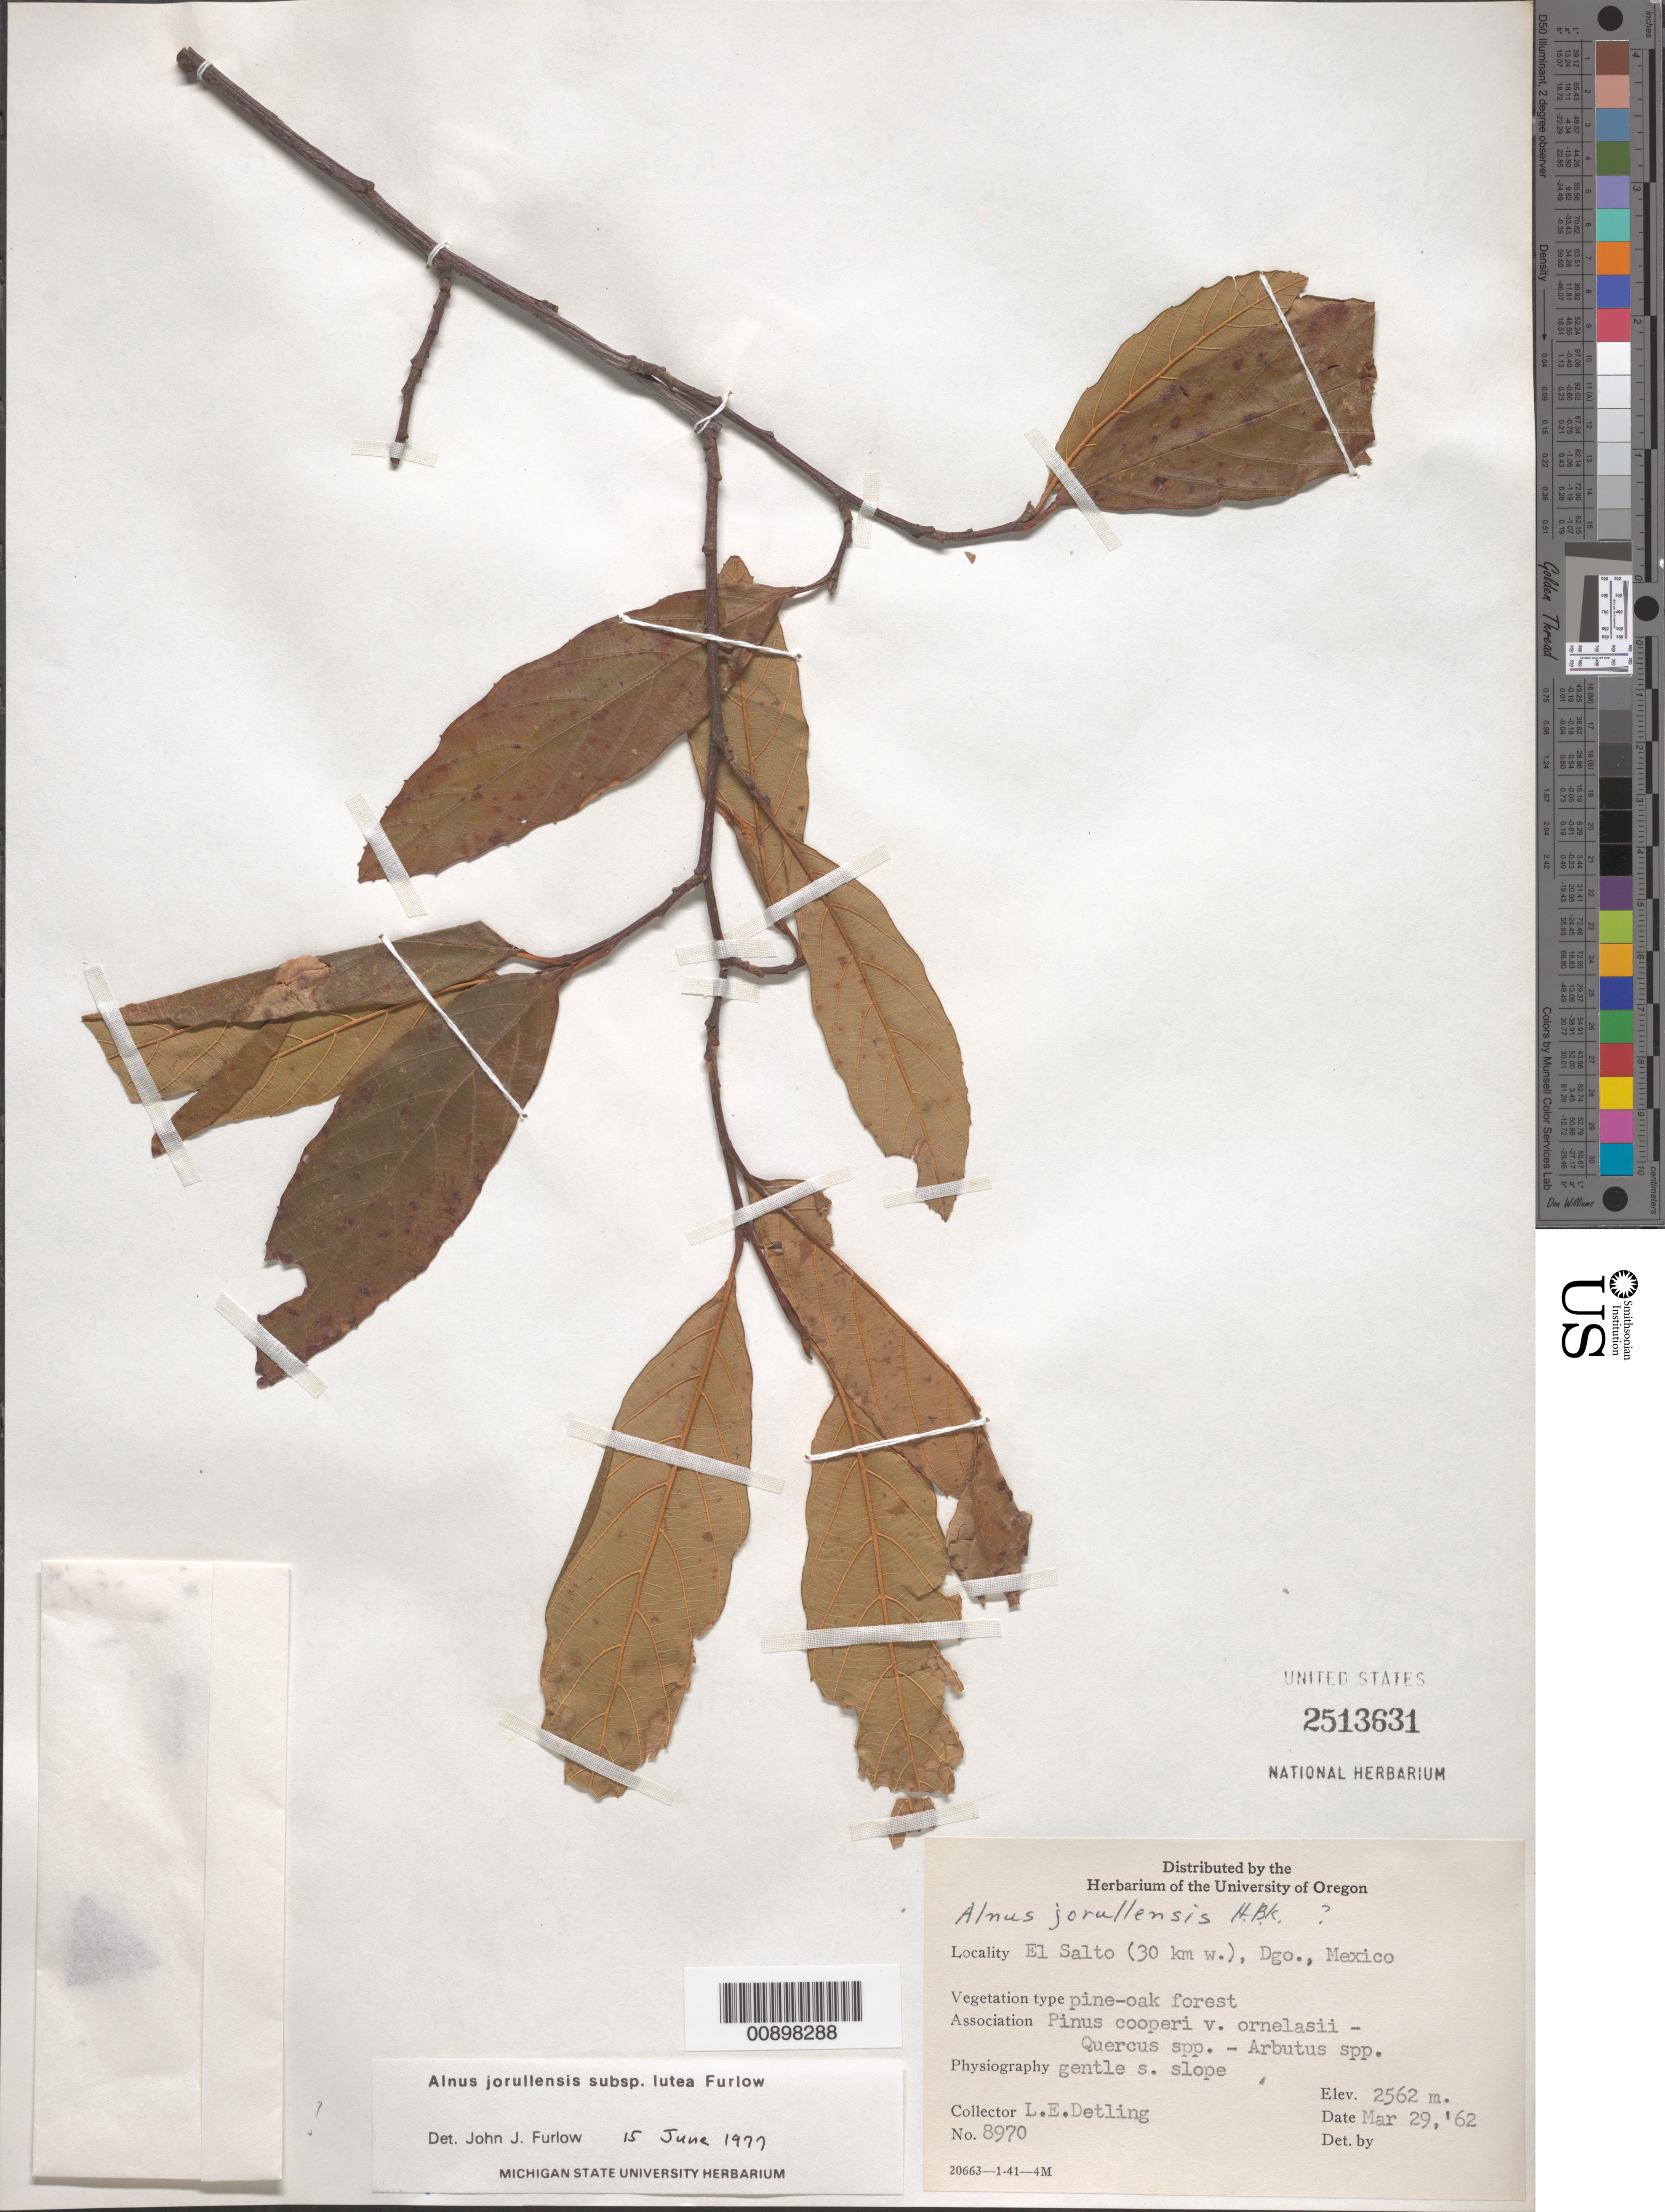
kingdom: Plantae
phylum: Tracheophyta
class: Magnoliopsida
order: Fagales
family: Betulaceae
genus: Alnus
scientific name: Alnus jorullensis subsp. lutea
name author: Furlow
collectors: L. E. Detling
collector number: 8970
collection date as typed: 29 Mar 1962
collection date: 1962-03-29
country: Mexico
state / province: Durango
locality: El Salto (30 km W.), Durango.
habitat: Pine-oak forest, gentle S slope. Association Pinus cooperi v. ornelasii - Quercus spp. - Arbutus spp.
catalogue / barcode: US 2513631